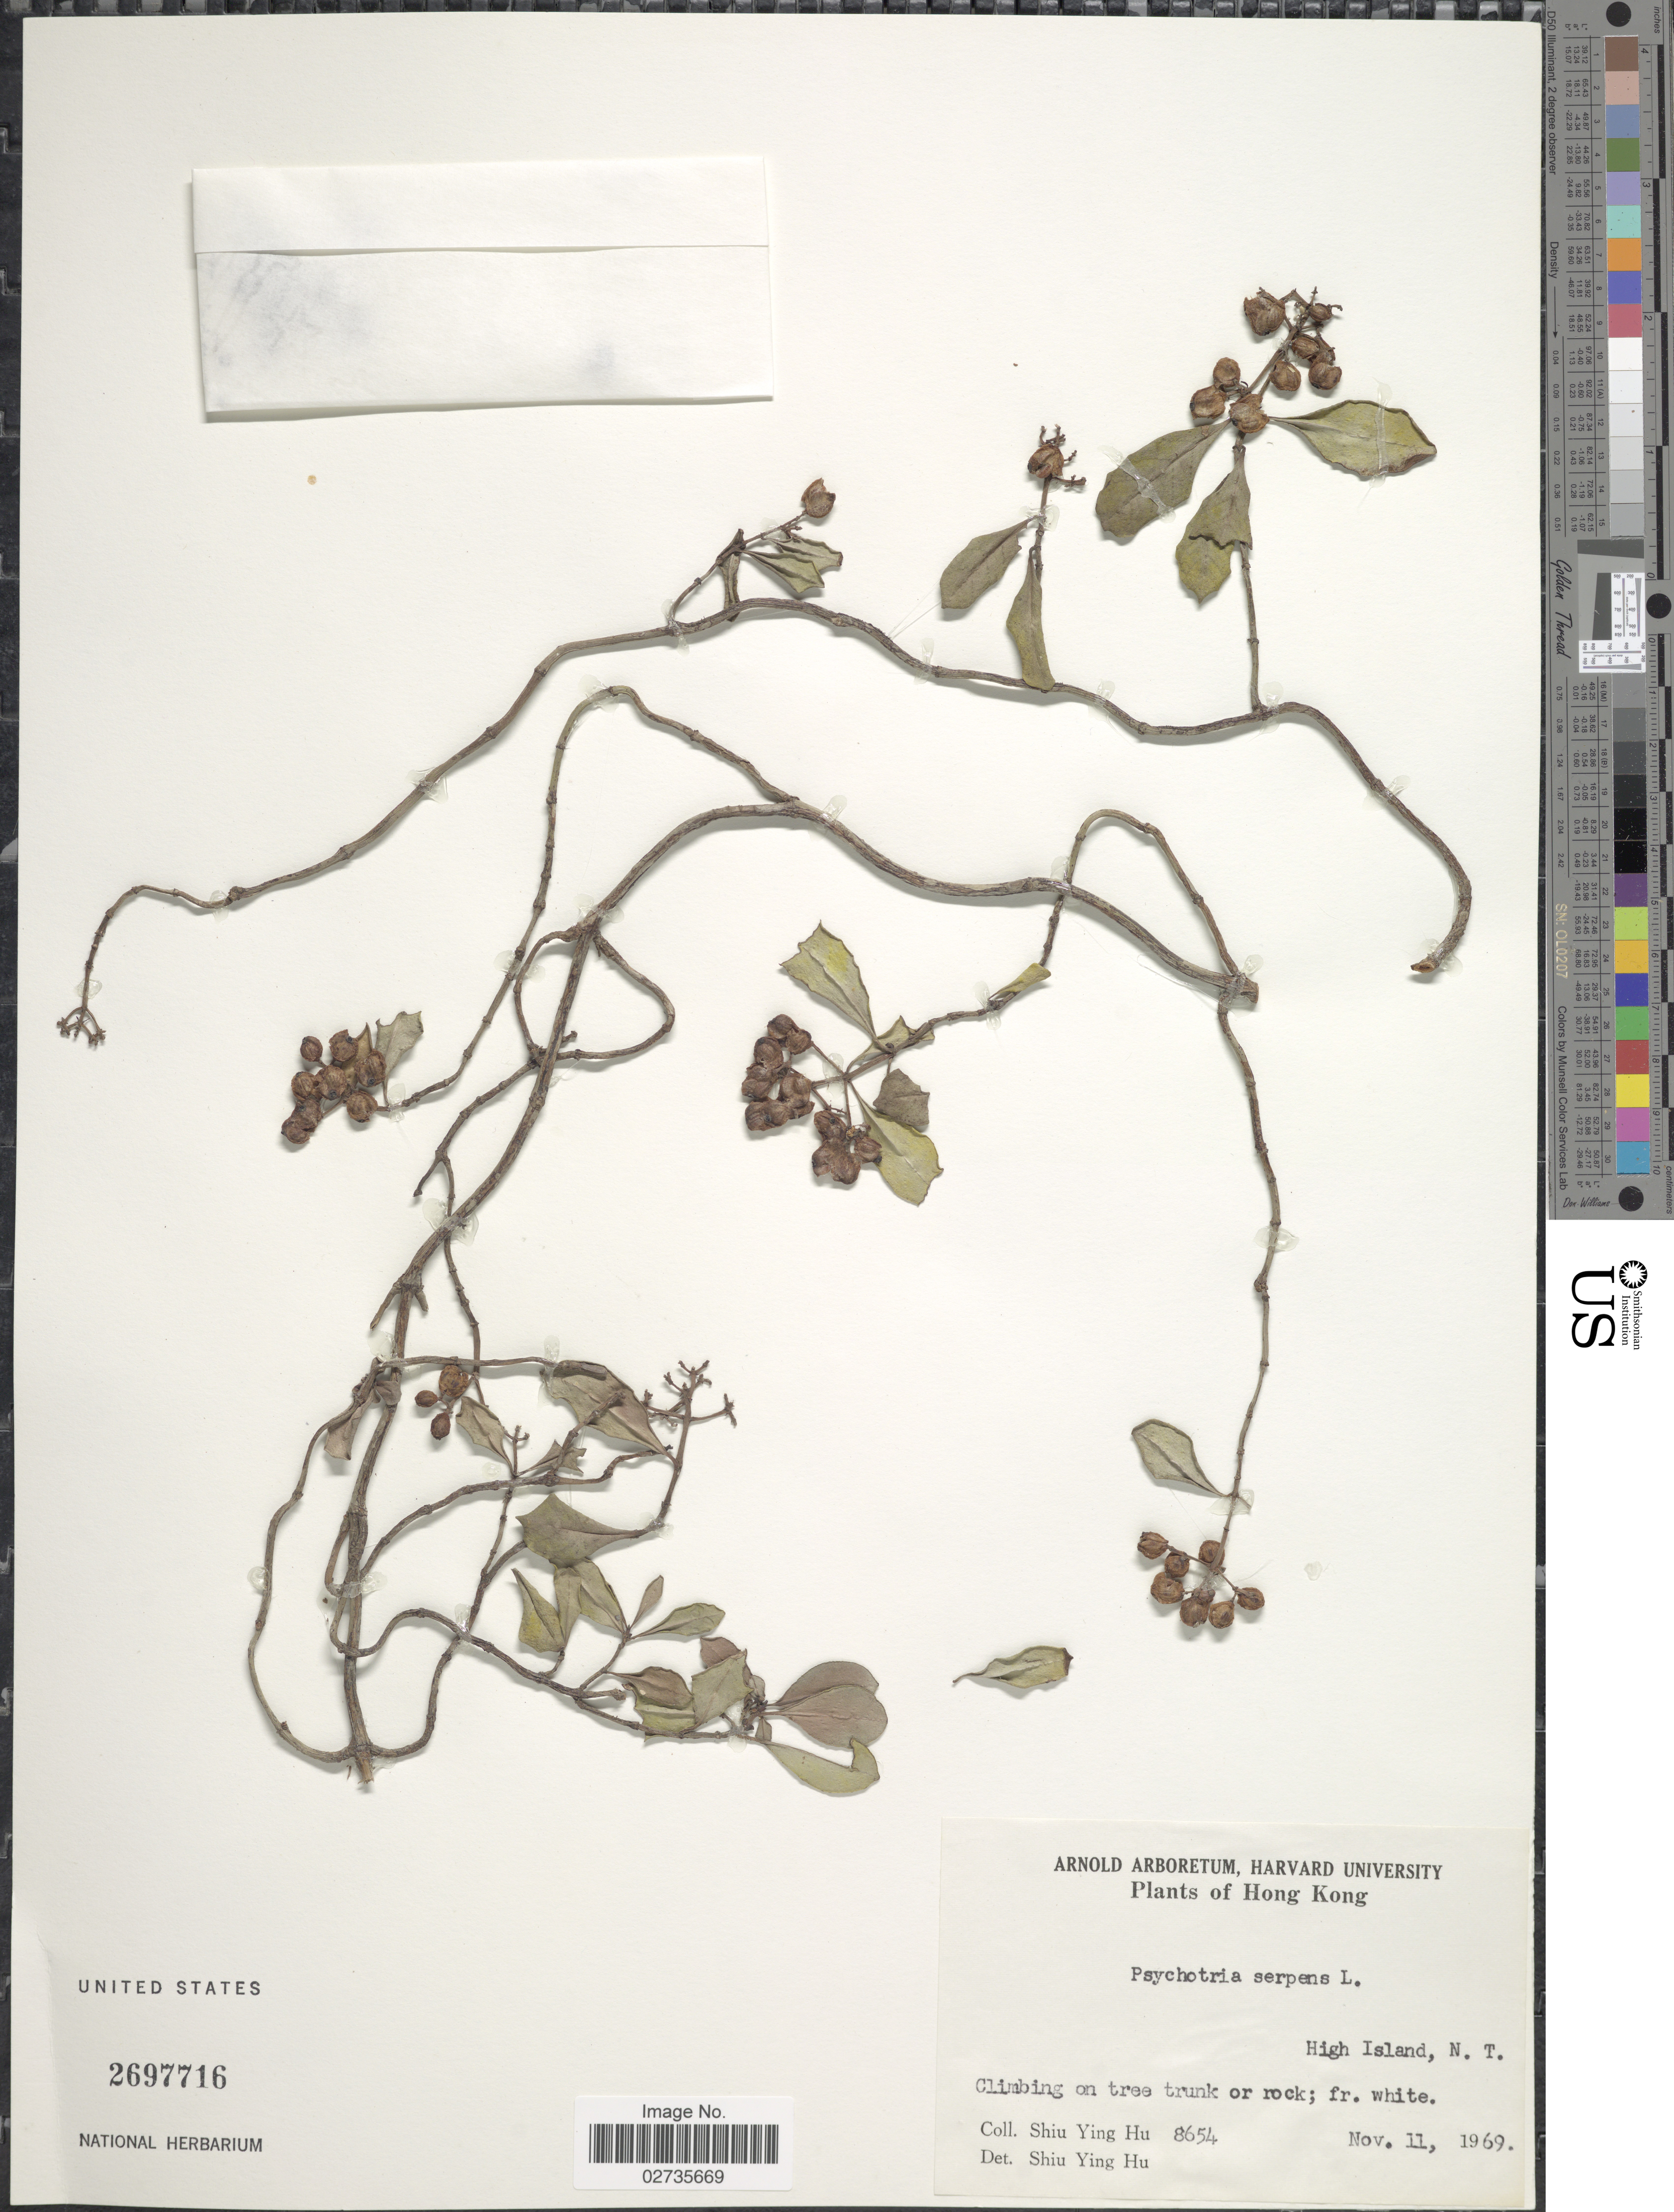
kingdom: Plantae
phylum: Tracheophyta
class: Magnoliopsida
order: Gentianales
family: Rubiaceae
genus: Psychotria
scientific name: Psychotria serpens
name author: L.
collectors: S. Y. Hu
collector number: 8654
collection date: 1969-11-11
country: China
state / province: Hong Kong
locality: High Island, N.T.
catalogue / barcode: US 2697716